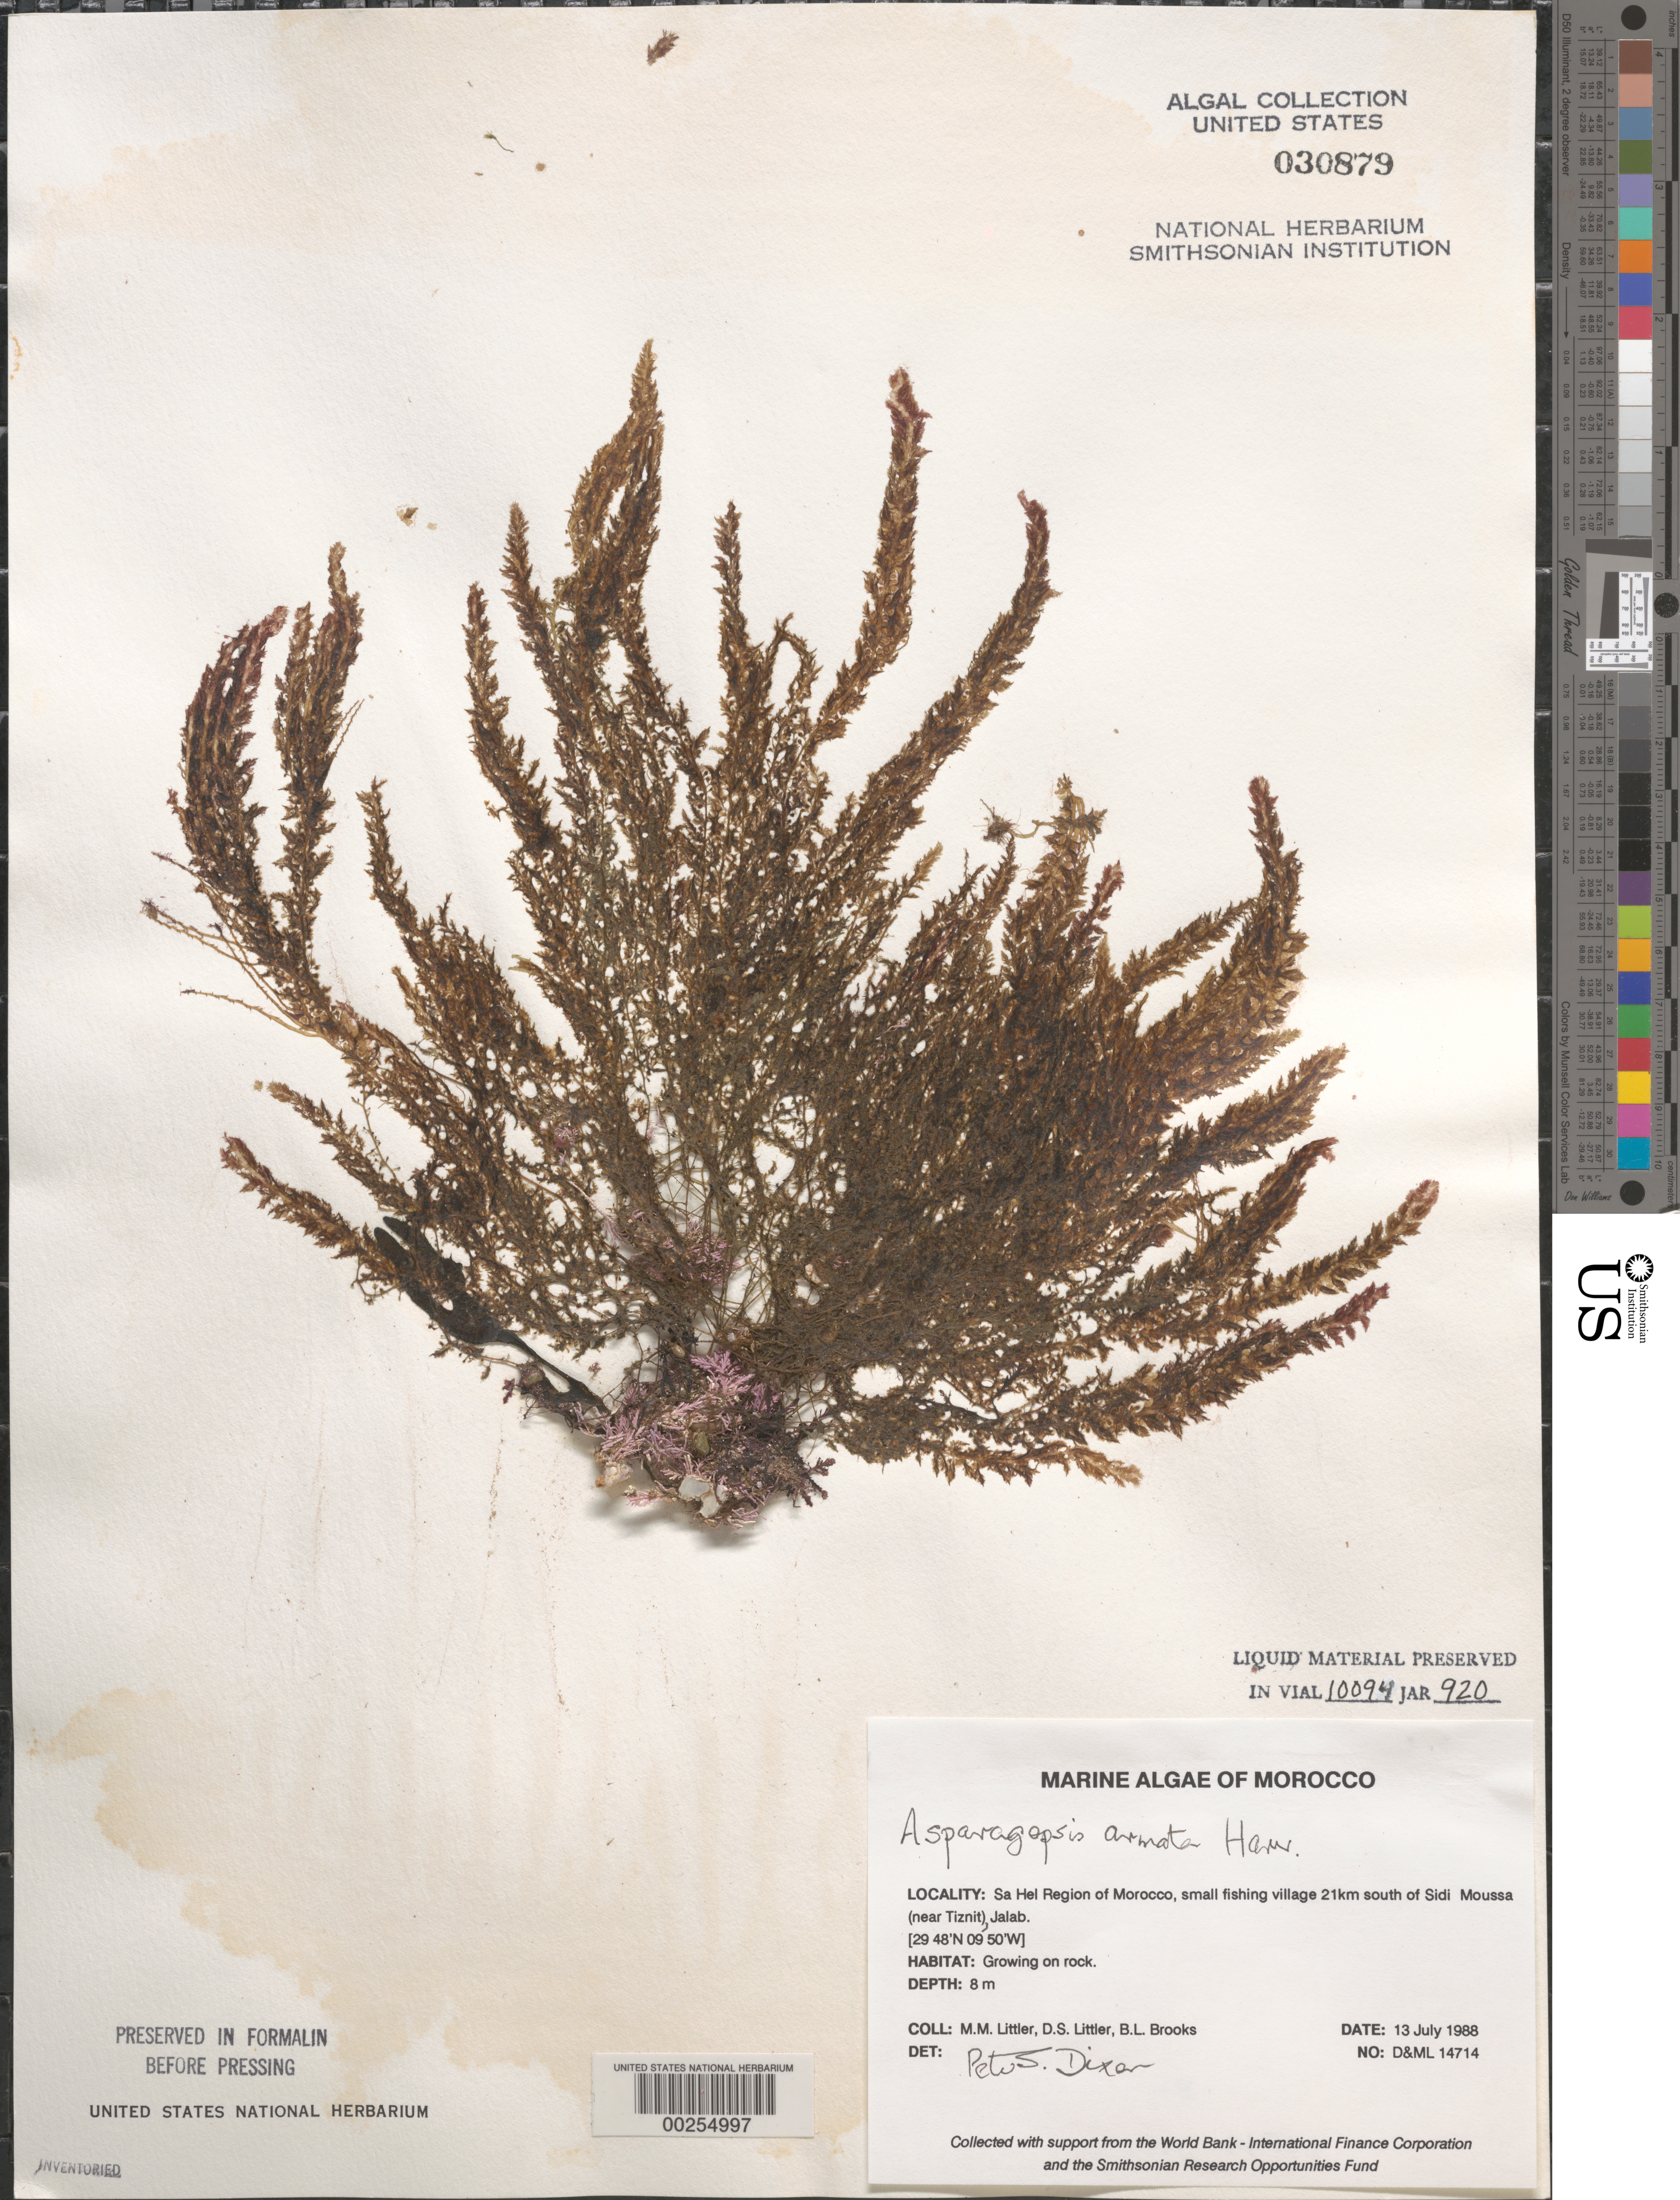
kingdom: Plantae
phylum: Rhodophyta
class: Florideophyceae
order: Bonnemaisoniales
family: Bonnemaisoniaceae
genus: Asparagopsis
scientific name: Asparagopsis armata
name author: Harv.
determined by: Dixon, P. S.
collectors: M. M. Littler, D. S. Littler & B. Brooks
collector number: D&ML 14714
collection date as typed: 13 Jul 1988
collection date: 1988-07-13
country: Morocco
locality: Sa Hel region, village 21 km south of Sidi Moussa (near Tiznit), Jalab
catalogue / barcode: US 30879